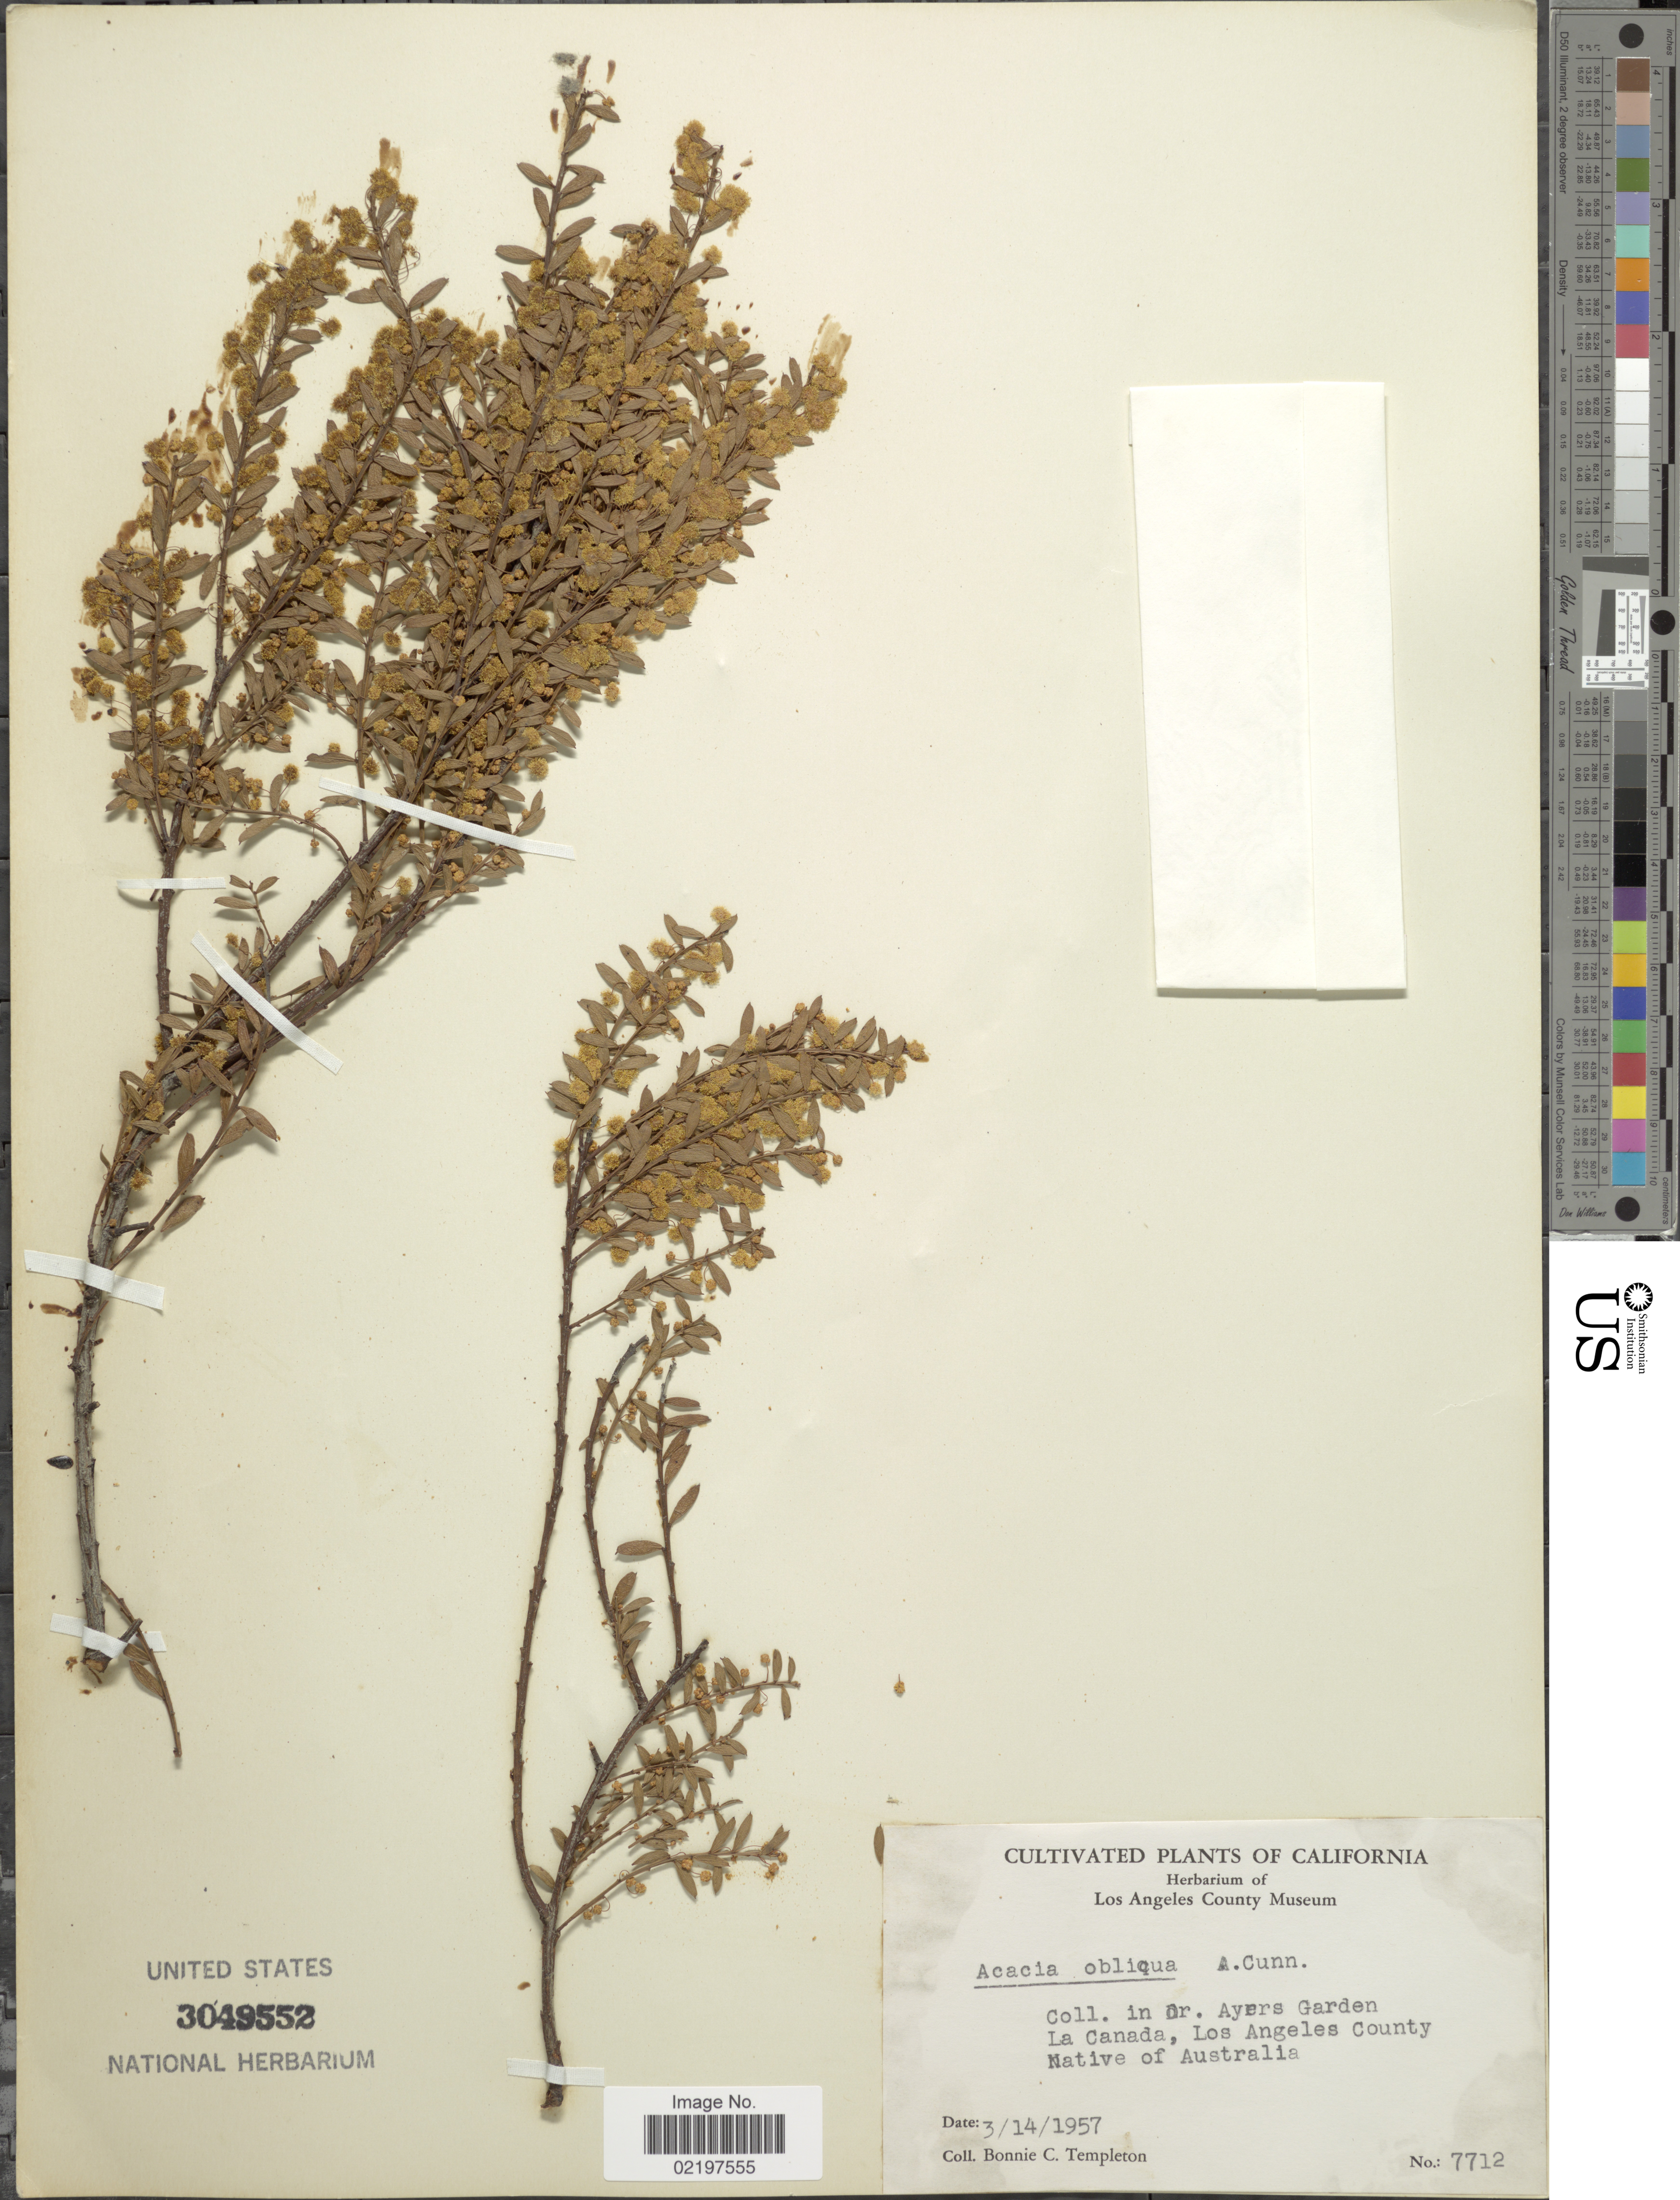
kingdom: Plantae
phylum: Tracheophyta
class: Magnoliopsida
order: Fabales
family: Fabaceae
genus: Acacia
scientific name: Acacia obliqua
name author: A. Cunn. ex Benth.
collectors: B. Templeton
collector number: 7712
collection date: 1957-03-14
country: United States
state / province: California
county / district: Los Angeles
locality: In Dr. Ayers Garden, La Canada, Los Angeles County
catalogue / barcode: US 3049552